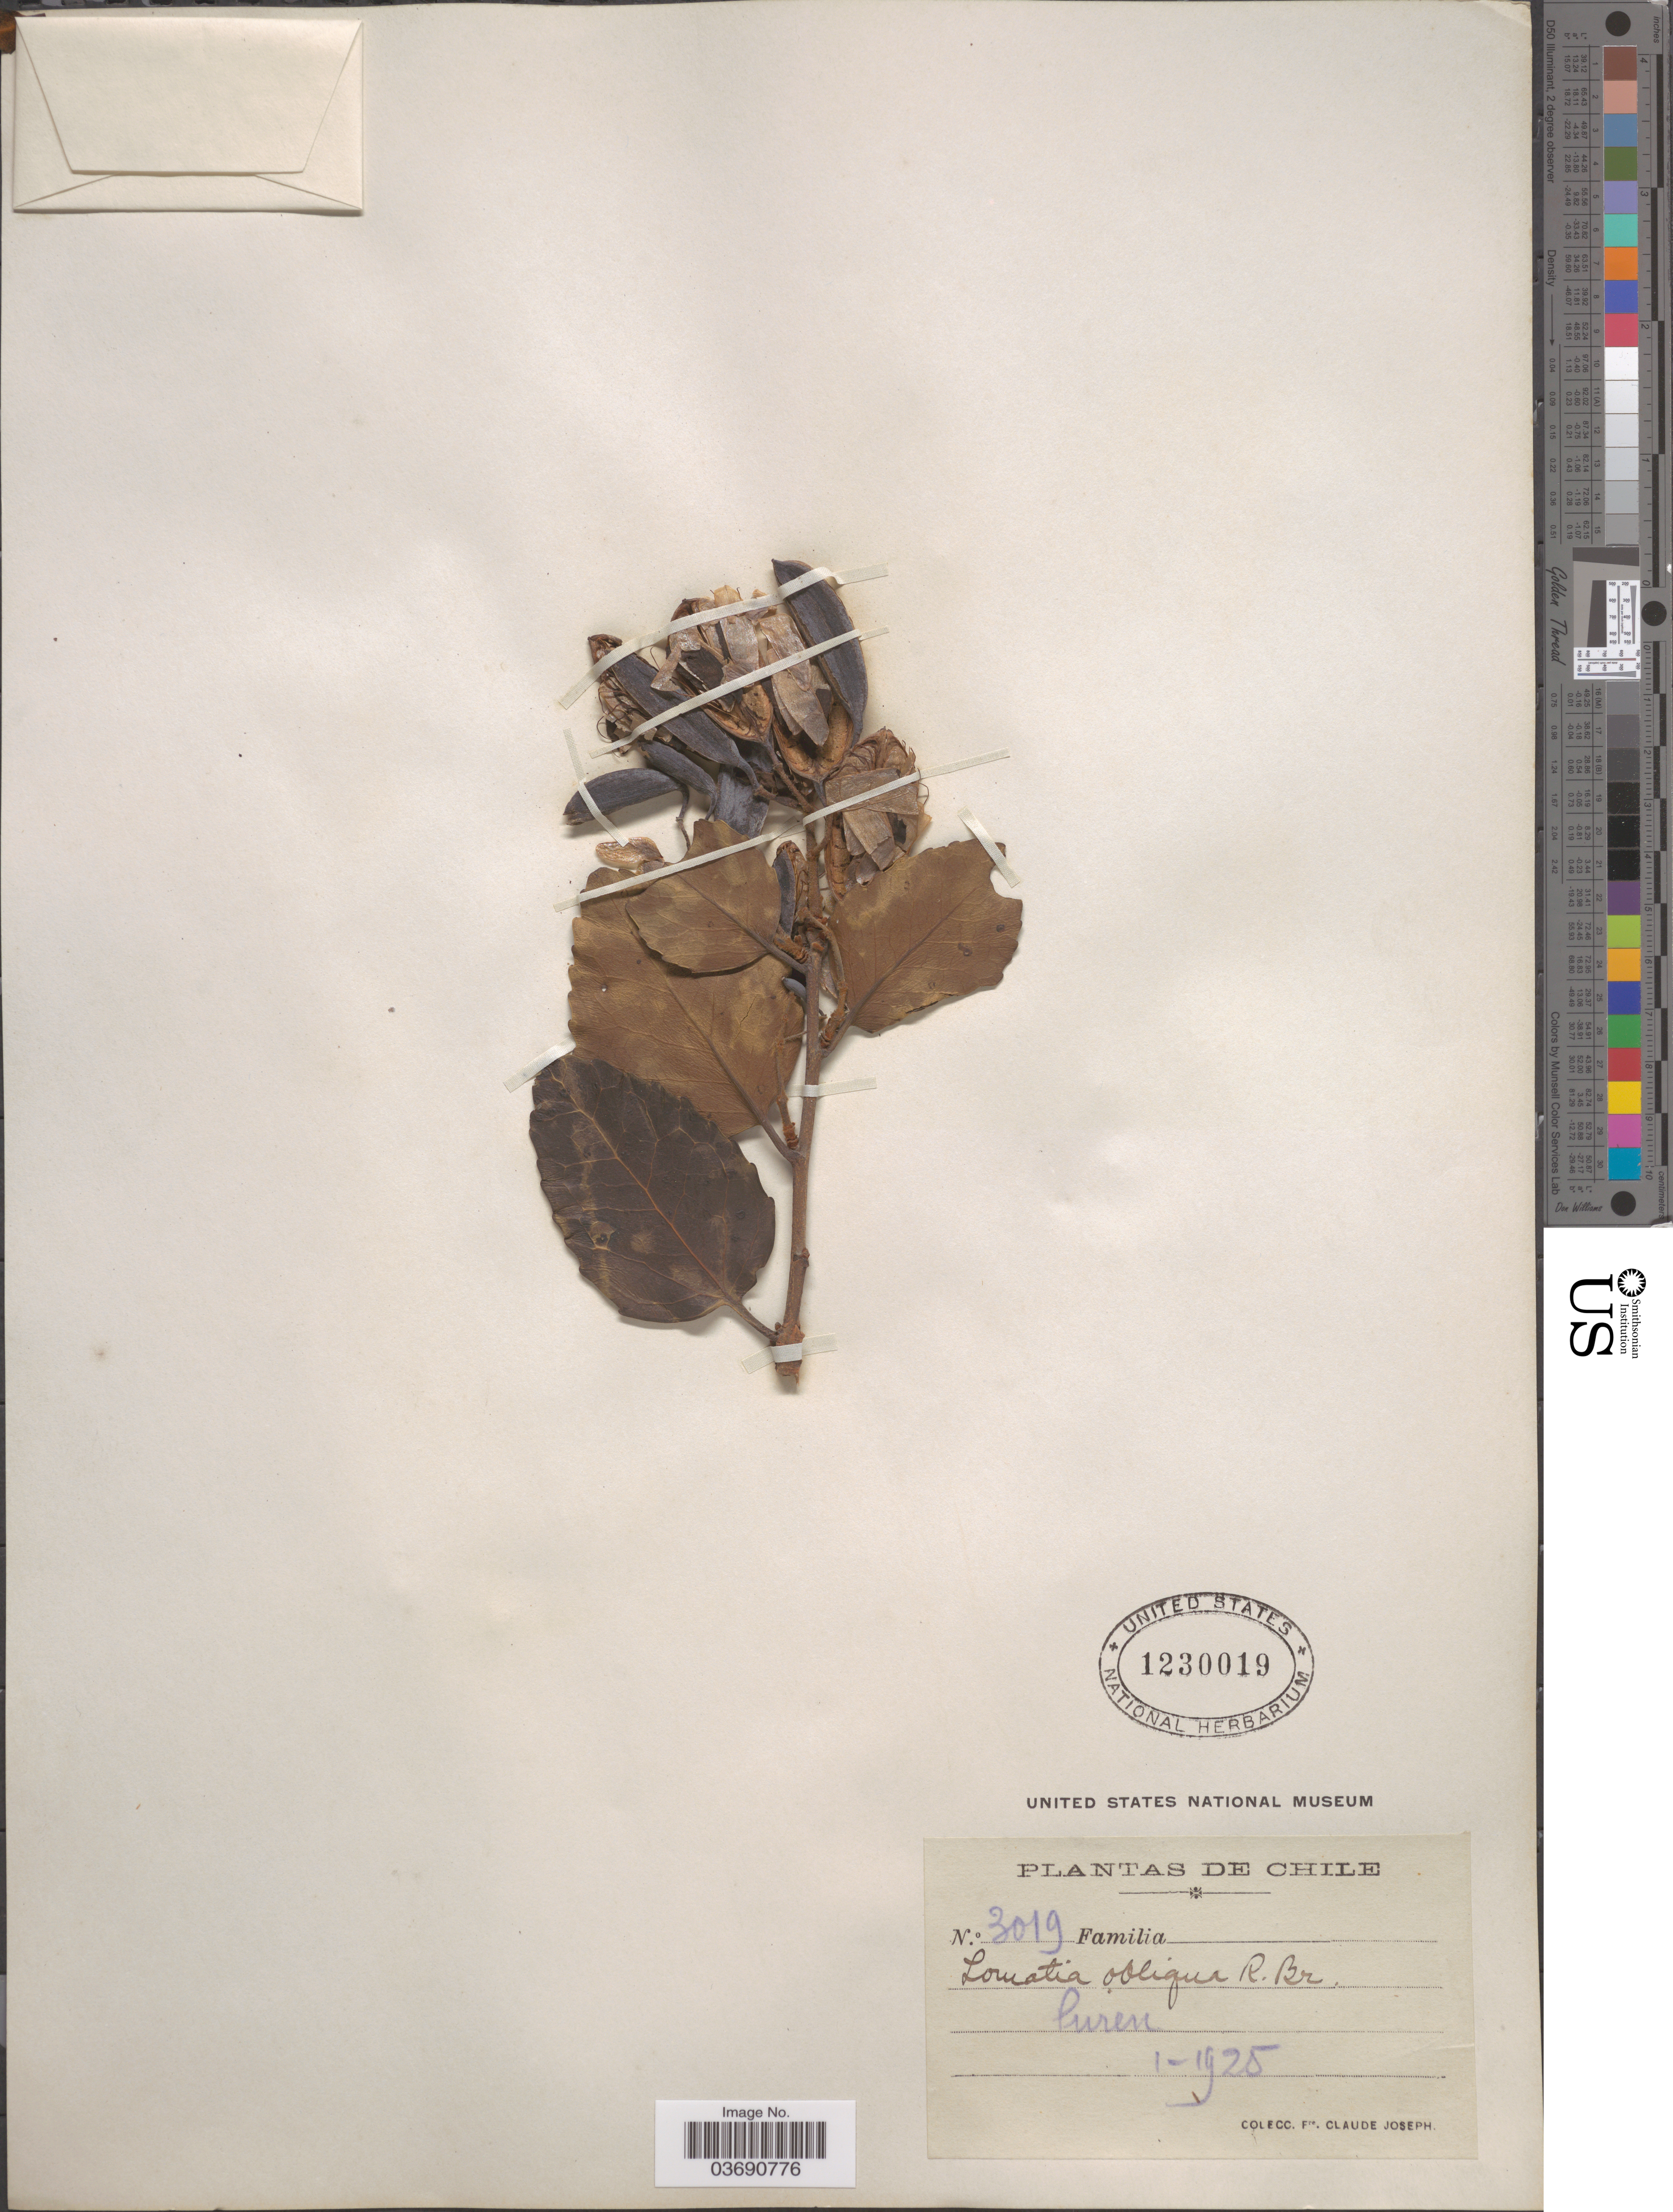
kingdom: Plantae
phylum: Tracheophyta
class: Magnoliopsida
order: Proteales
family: Proteaceae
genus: Lomatia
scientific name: Lomatia hirsuta subsp. obliqua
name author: (Ruiz & Pav.) R.T. Penn.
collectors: Bro. Claude-Joseph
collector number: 3019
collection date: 1925-01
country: Chile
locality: Puren.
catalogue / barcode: US 1230019